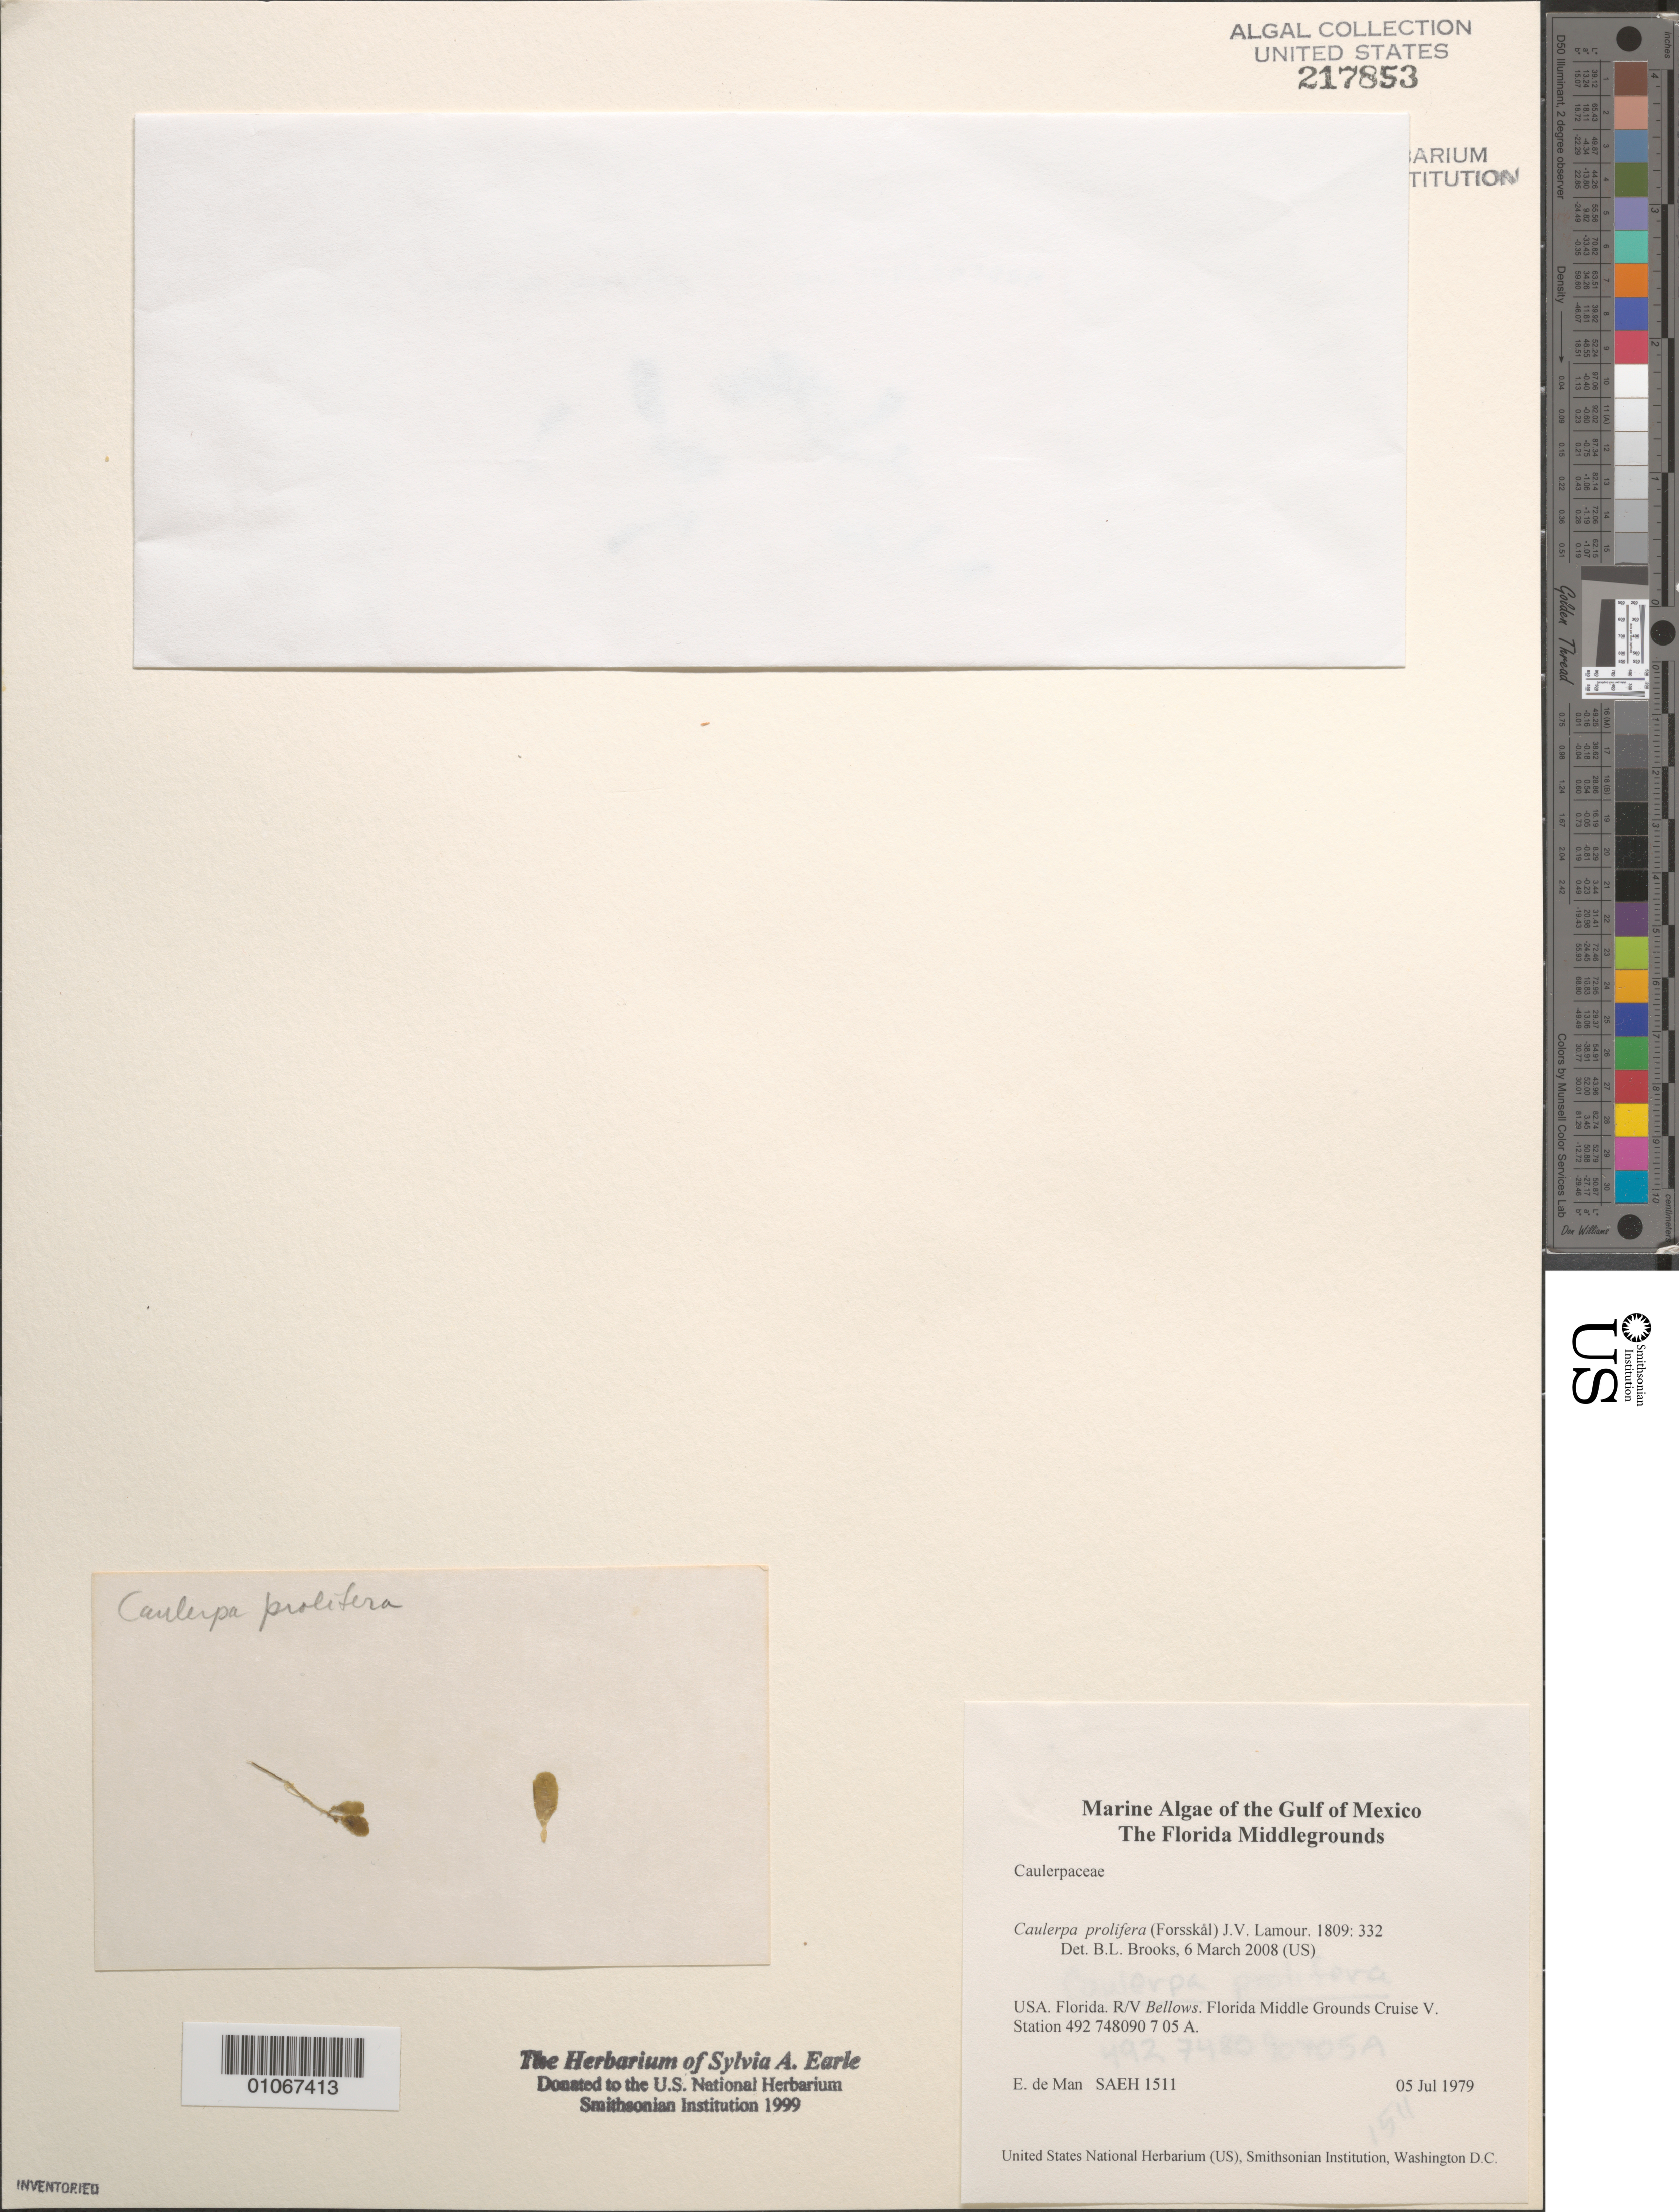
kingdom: Plantae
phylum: Chlorophyta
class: Ulvophyceae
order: Bryopsidales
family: Caulerpaceae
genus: Caulerpa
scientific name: Caulerpa prolifera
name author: (Forssk.) J.V.Lamouroux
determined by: Brooks, B. L., (BOT), Smithsonian Institution - National Museum of Natural History (UNITED STATES)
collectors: E. de Man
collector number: SAEH 1511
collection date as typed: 05 Jul 1979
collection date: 1979-07-05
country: United States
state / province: Florida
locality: Gulf of California, Florida Middle Grounds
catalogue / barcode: US 217853